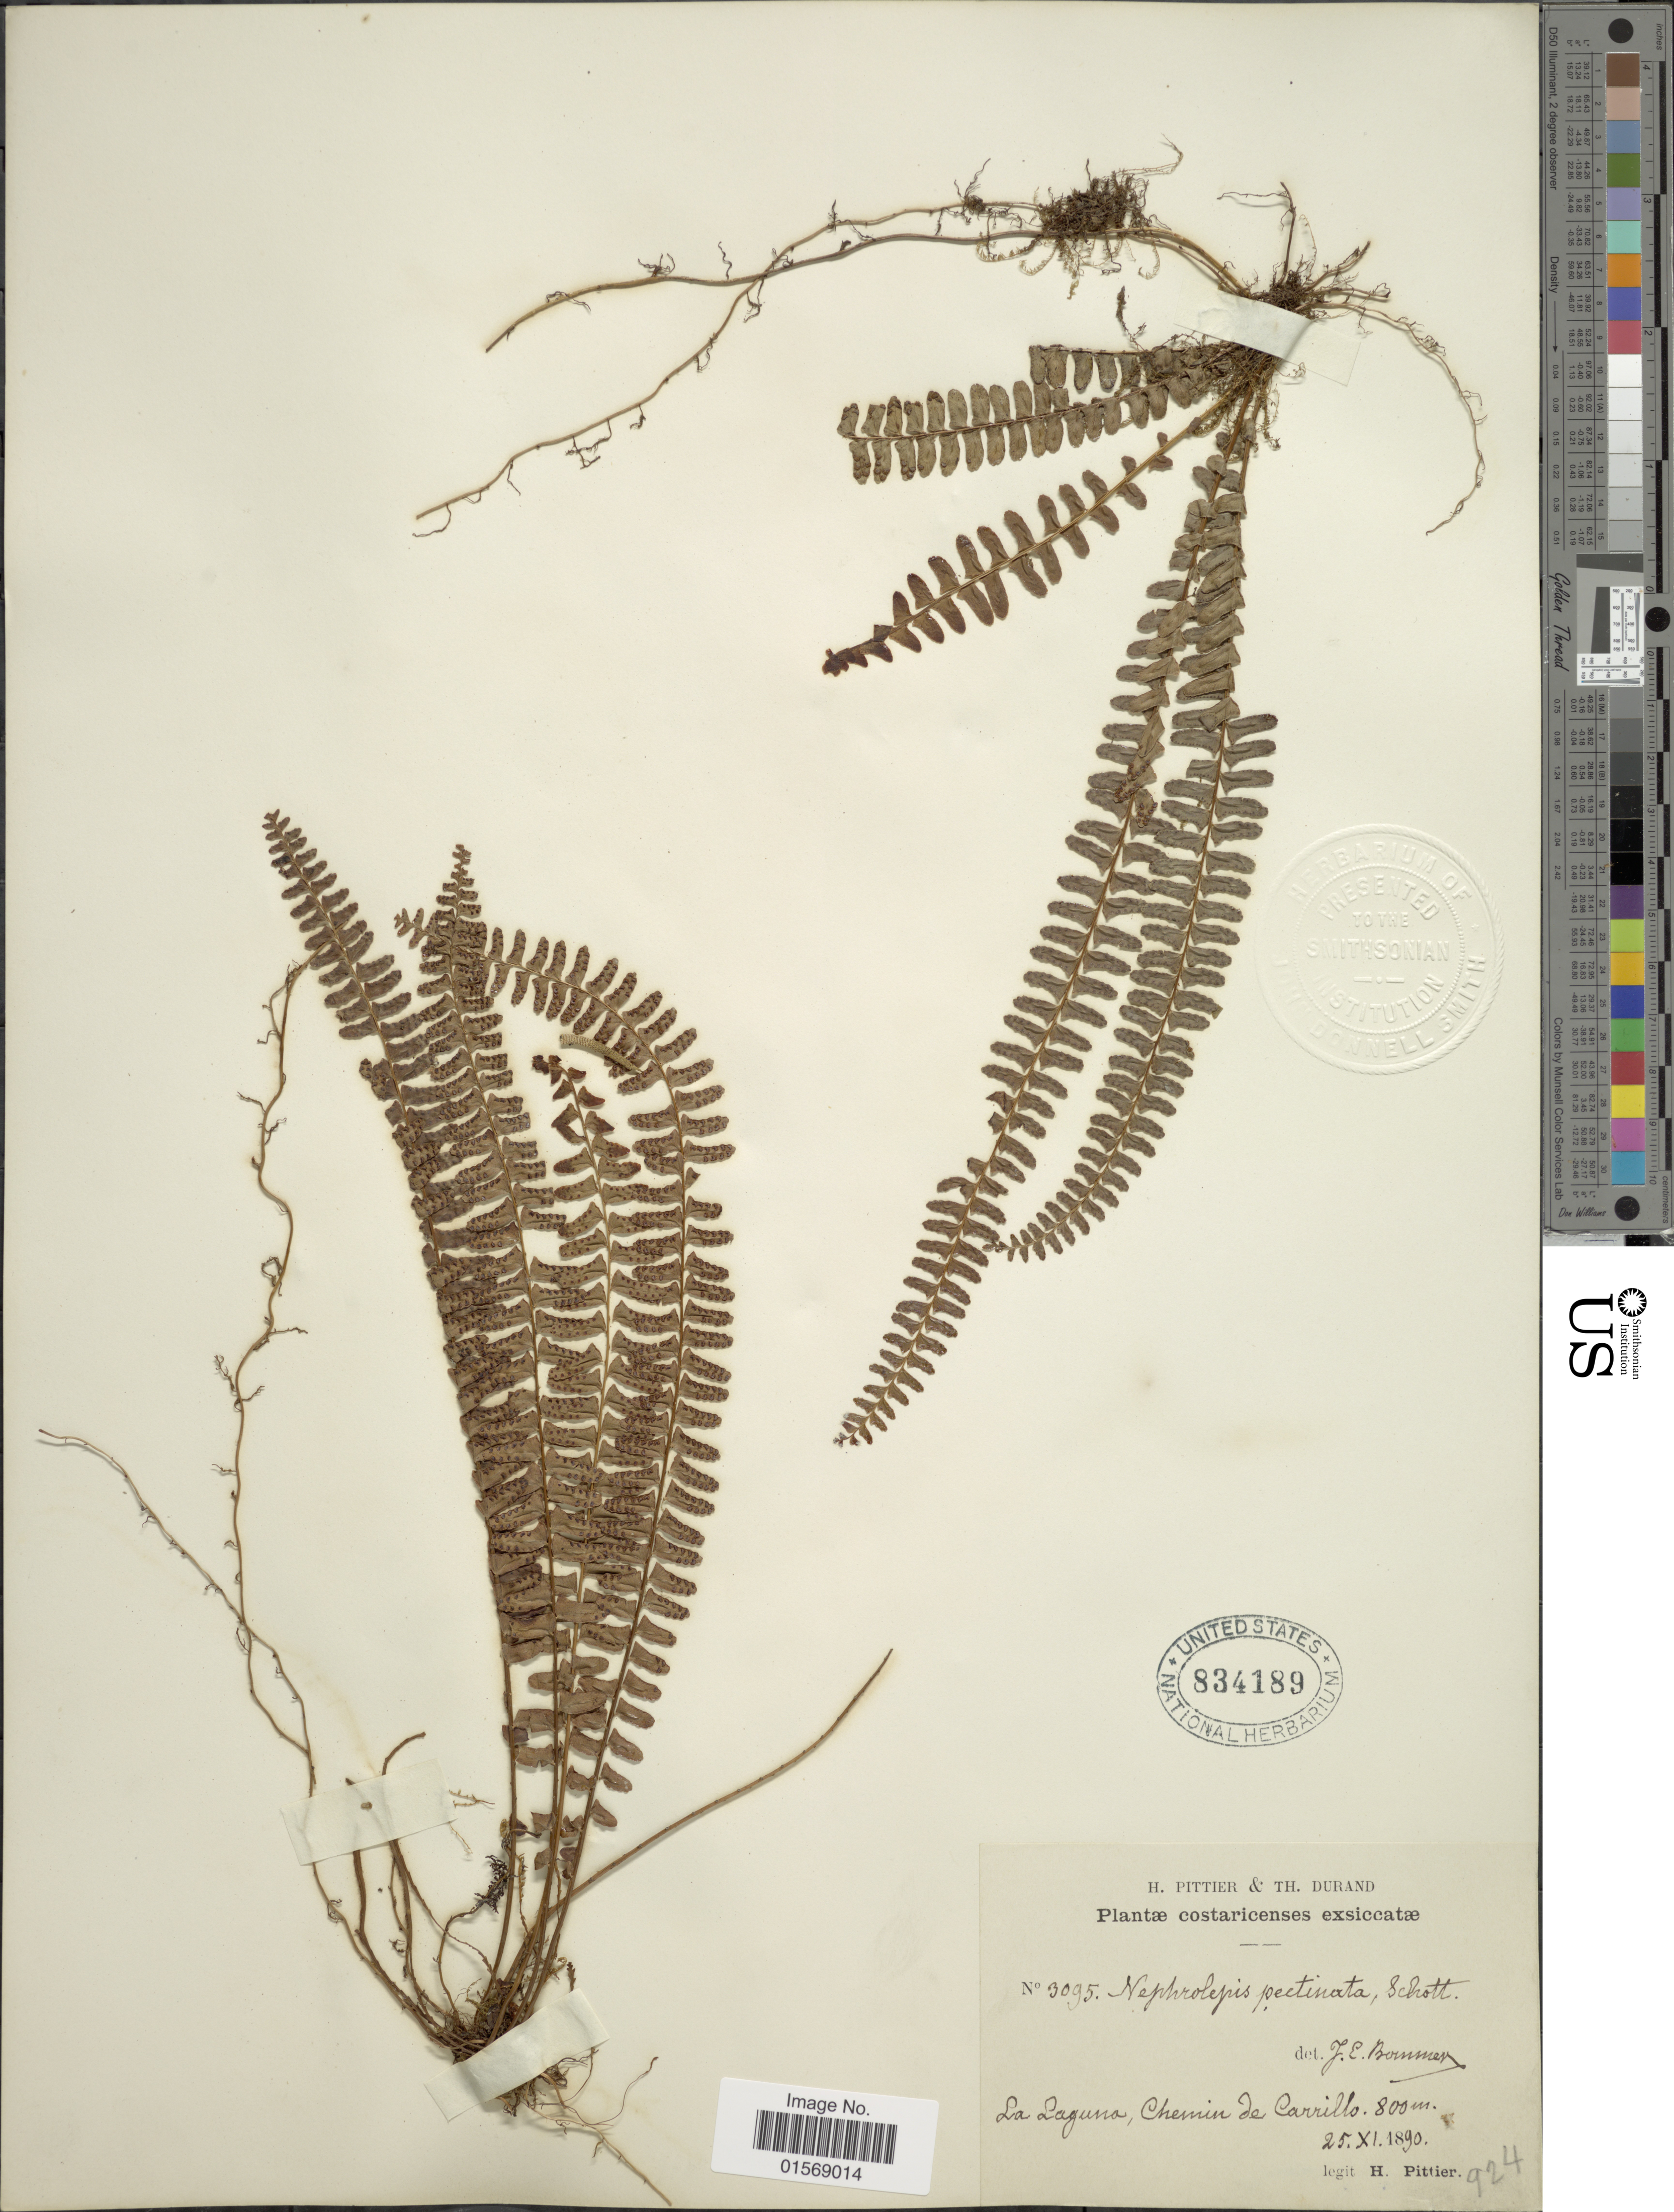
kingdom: Plantae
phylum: Tracheophyta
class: Polypodiopsida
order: Polypodiales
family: Nephrolepidaceae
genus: Nephrolepis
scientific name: Nephrolepis pectinata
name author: (Willd.) Schott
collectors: H. F. Pittier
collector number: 3095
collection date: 1890-11-25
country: Costa Rica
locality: Costaricenses, La Laguna, chemin de Carrillo.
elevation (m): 800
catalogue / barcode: US 834189